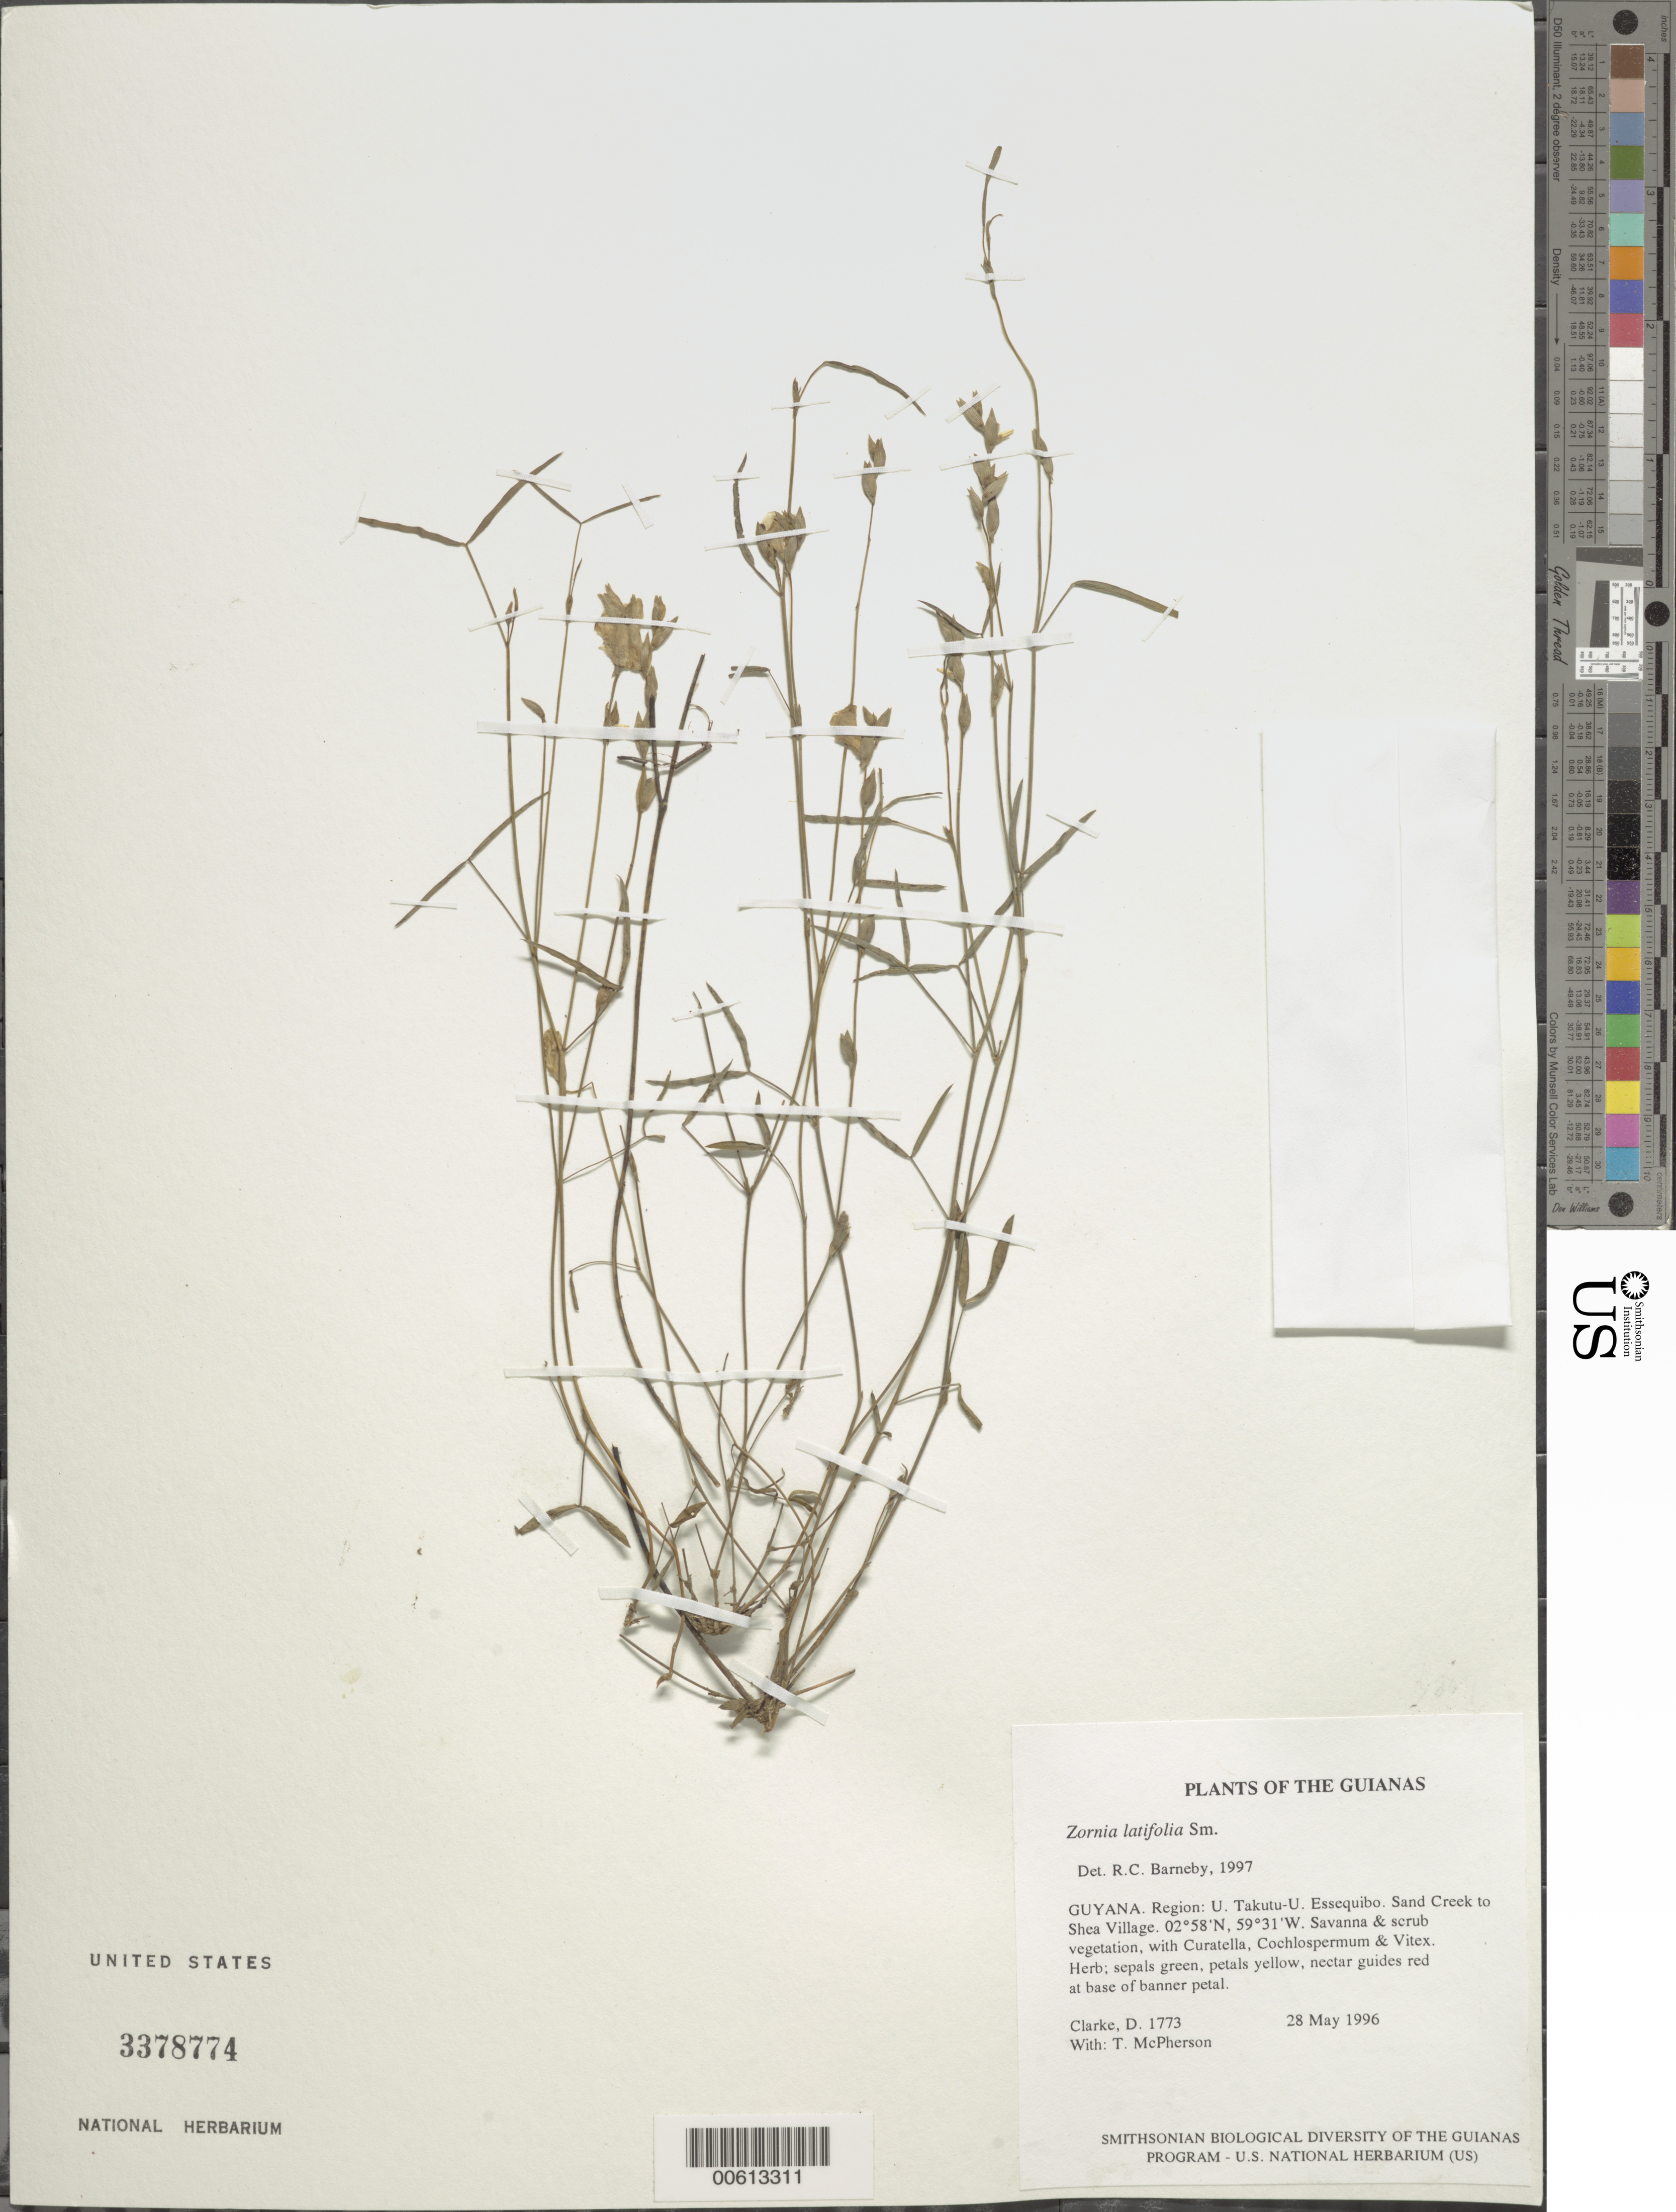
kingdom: Plantae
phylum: Tracheophyta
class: Magnoliopsida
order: Fabales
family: Fabaceae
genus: Zornia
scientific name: Zornia latifolia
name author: Sm.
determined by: Barneby, Rupert C., (NY)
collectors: H. D. Clarke & T. McPherson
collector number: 1773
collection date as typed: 28 May 1996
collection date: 1996-05-28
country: Guyana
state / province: U. Takutu-U. Essequibo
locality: Sand Creek to Shea Village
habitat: Savanna & scrub vegetation, with Curatella, Cochlospermum & Vitex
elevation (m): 100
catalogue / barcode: US 3378774